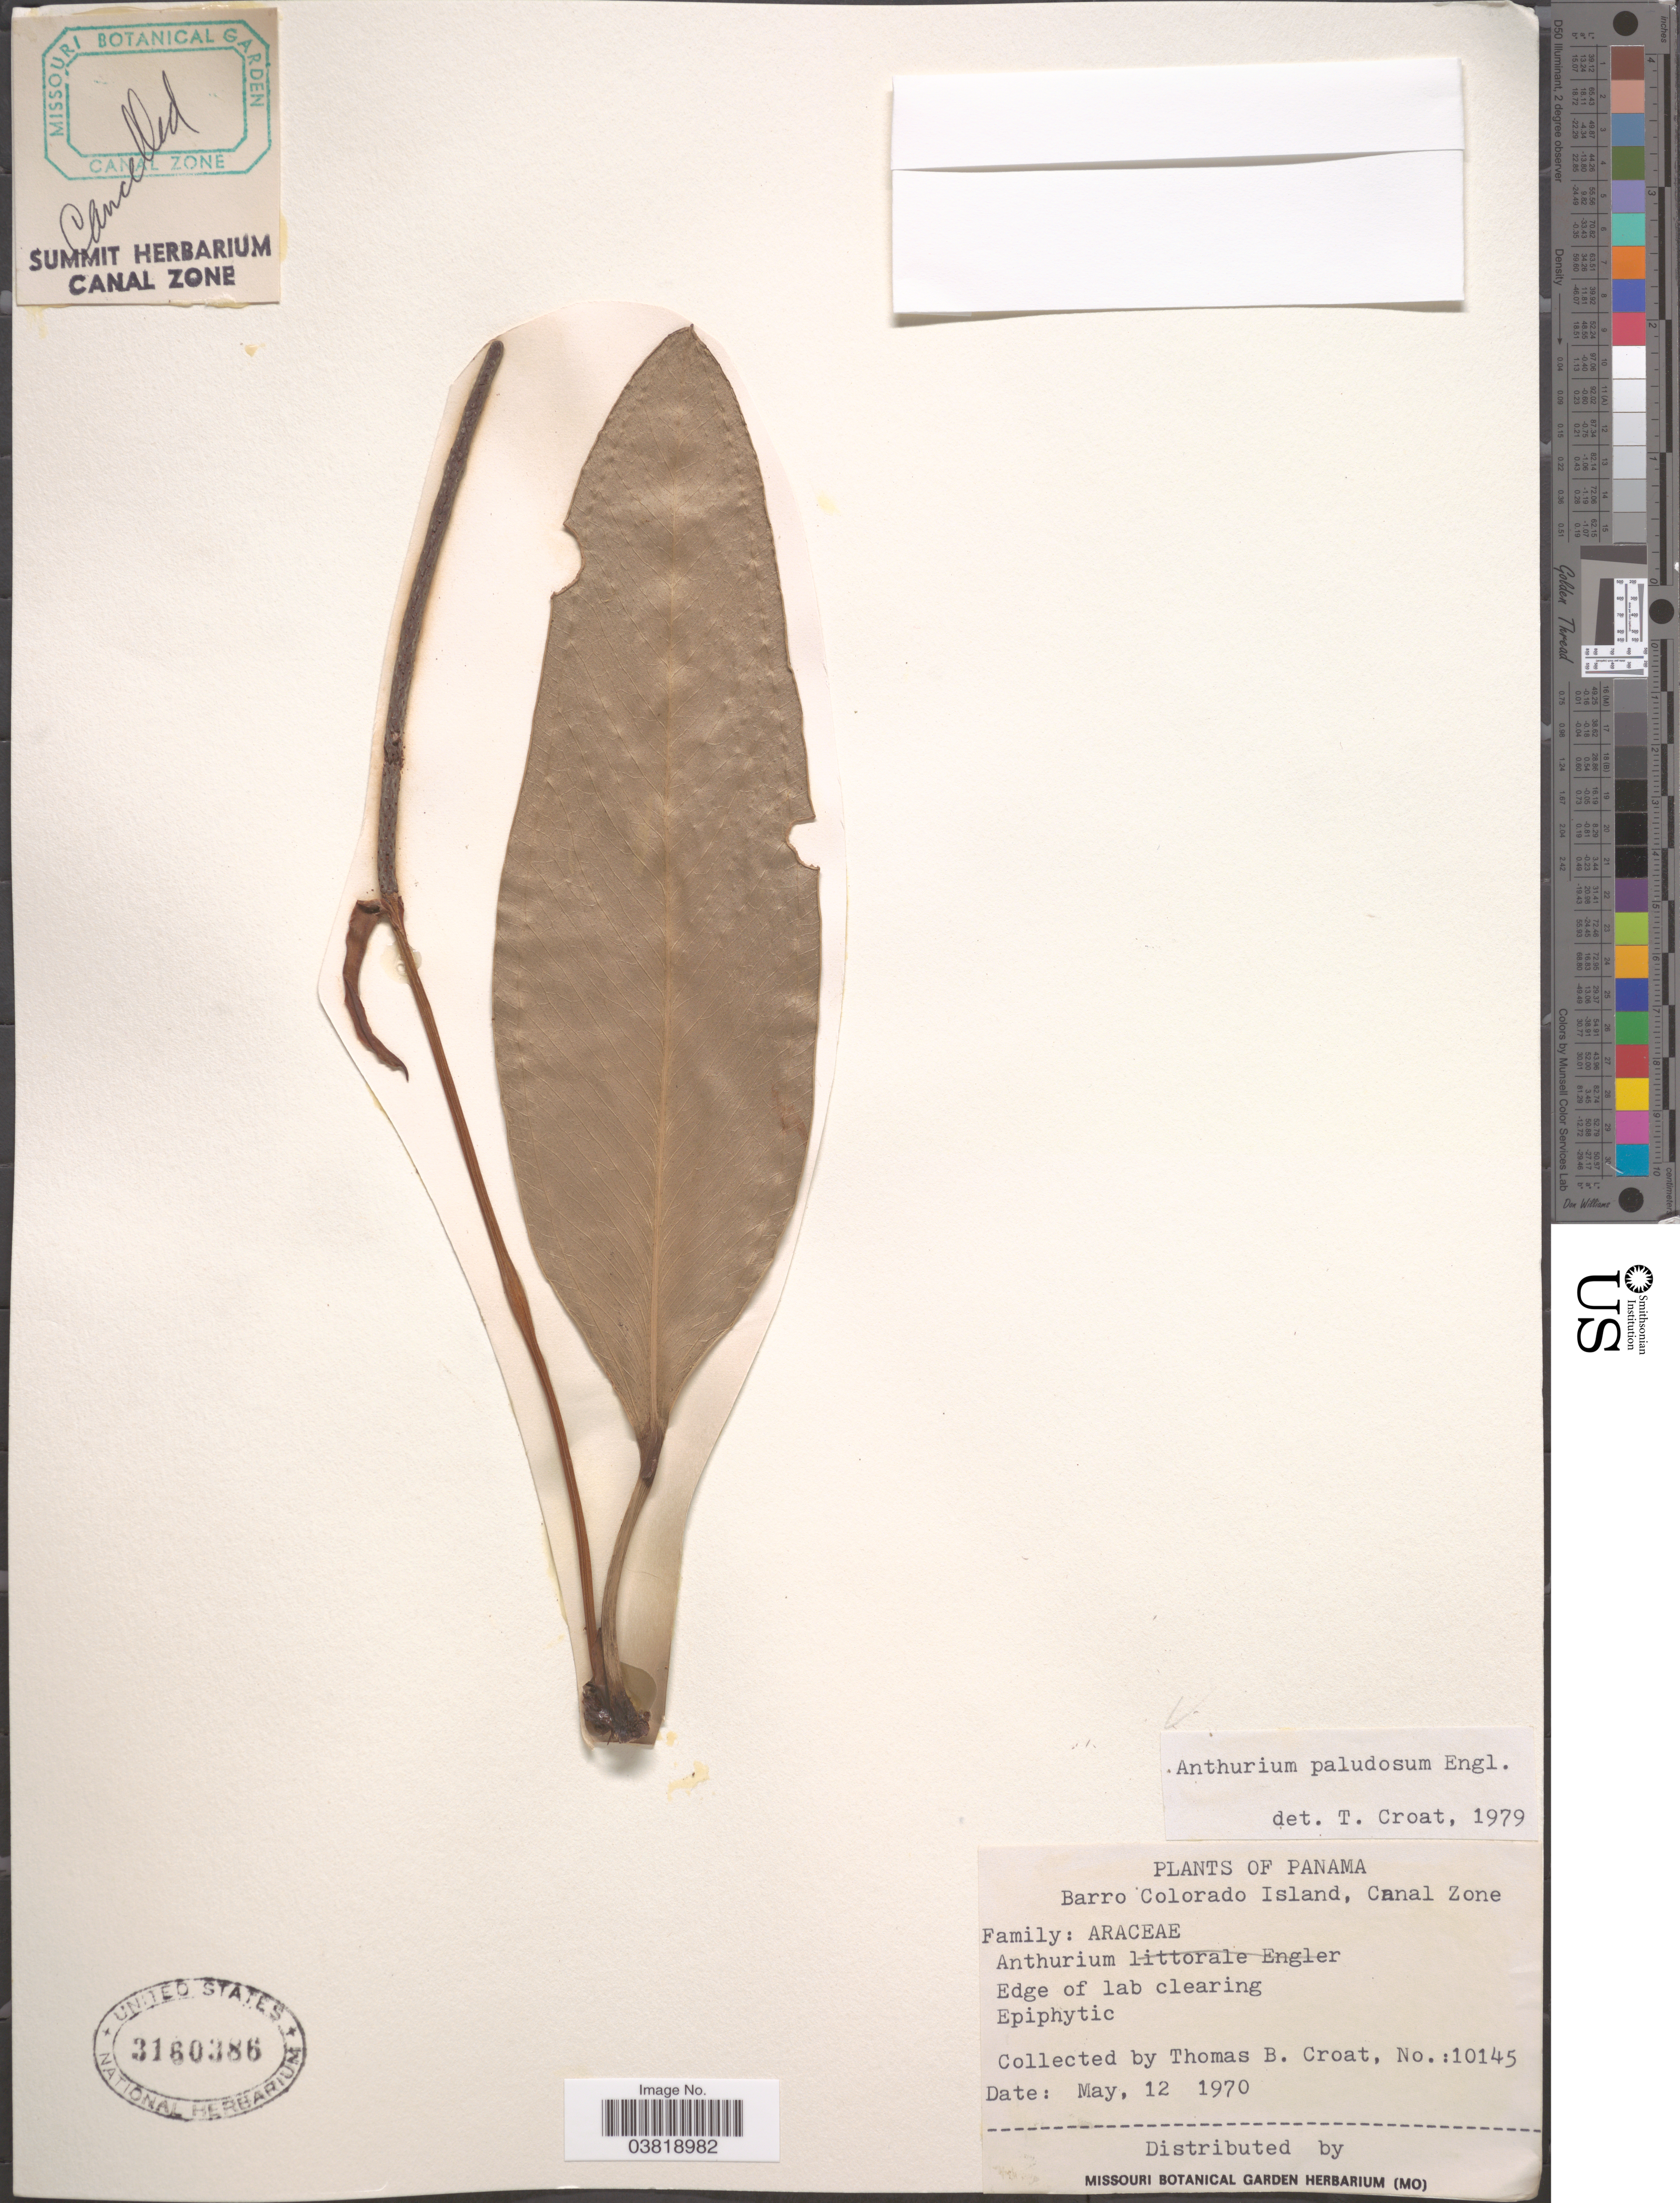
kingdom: Plantae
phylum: Tracheophyta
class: Liliopsida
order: Alismatales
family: Araceae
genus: Anthurium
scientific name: Anthurium paludosum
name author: Engl.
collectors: T. B. Croat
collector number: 10145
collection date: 1970-05-12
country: Panama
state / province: Panamá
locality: Barro Colorado Island, Canal Zone. Edge of lab clearing.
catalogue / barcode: US 3160386